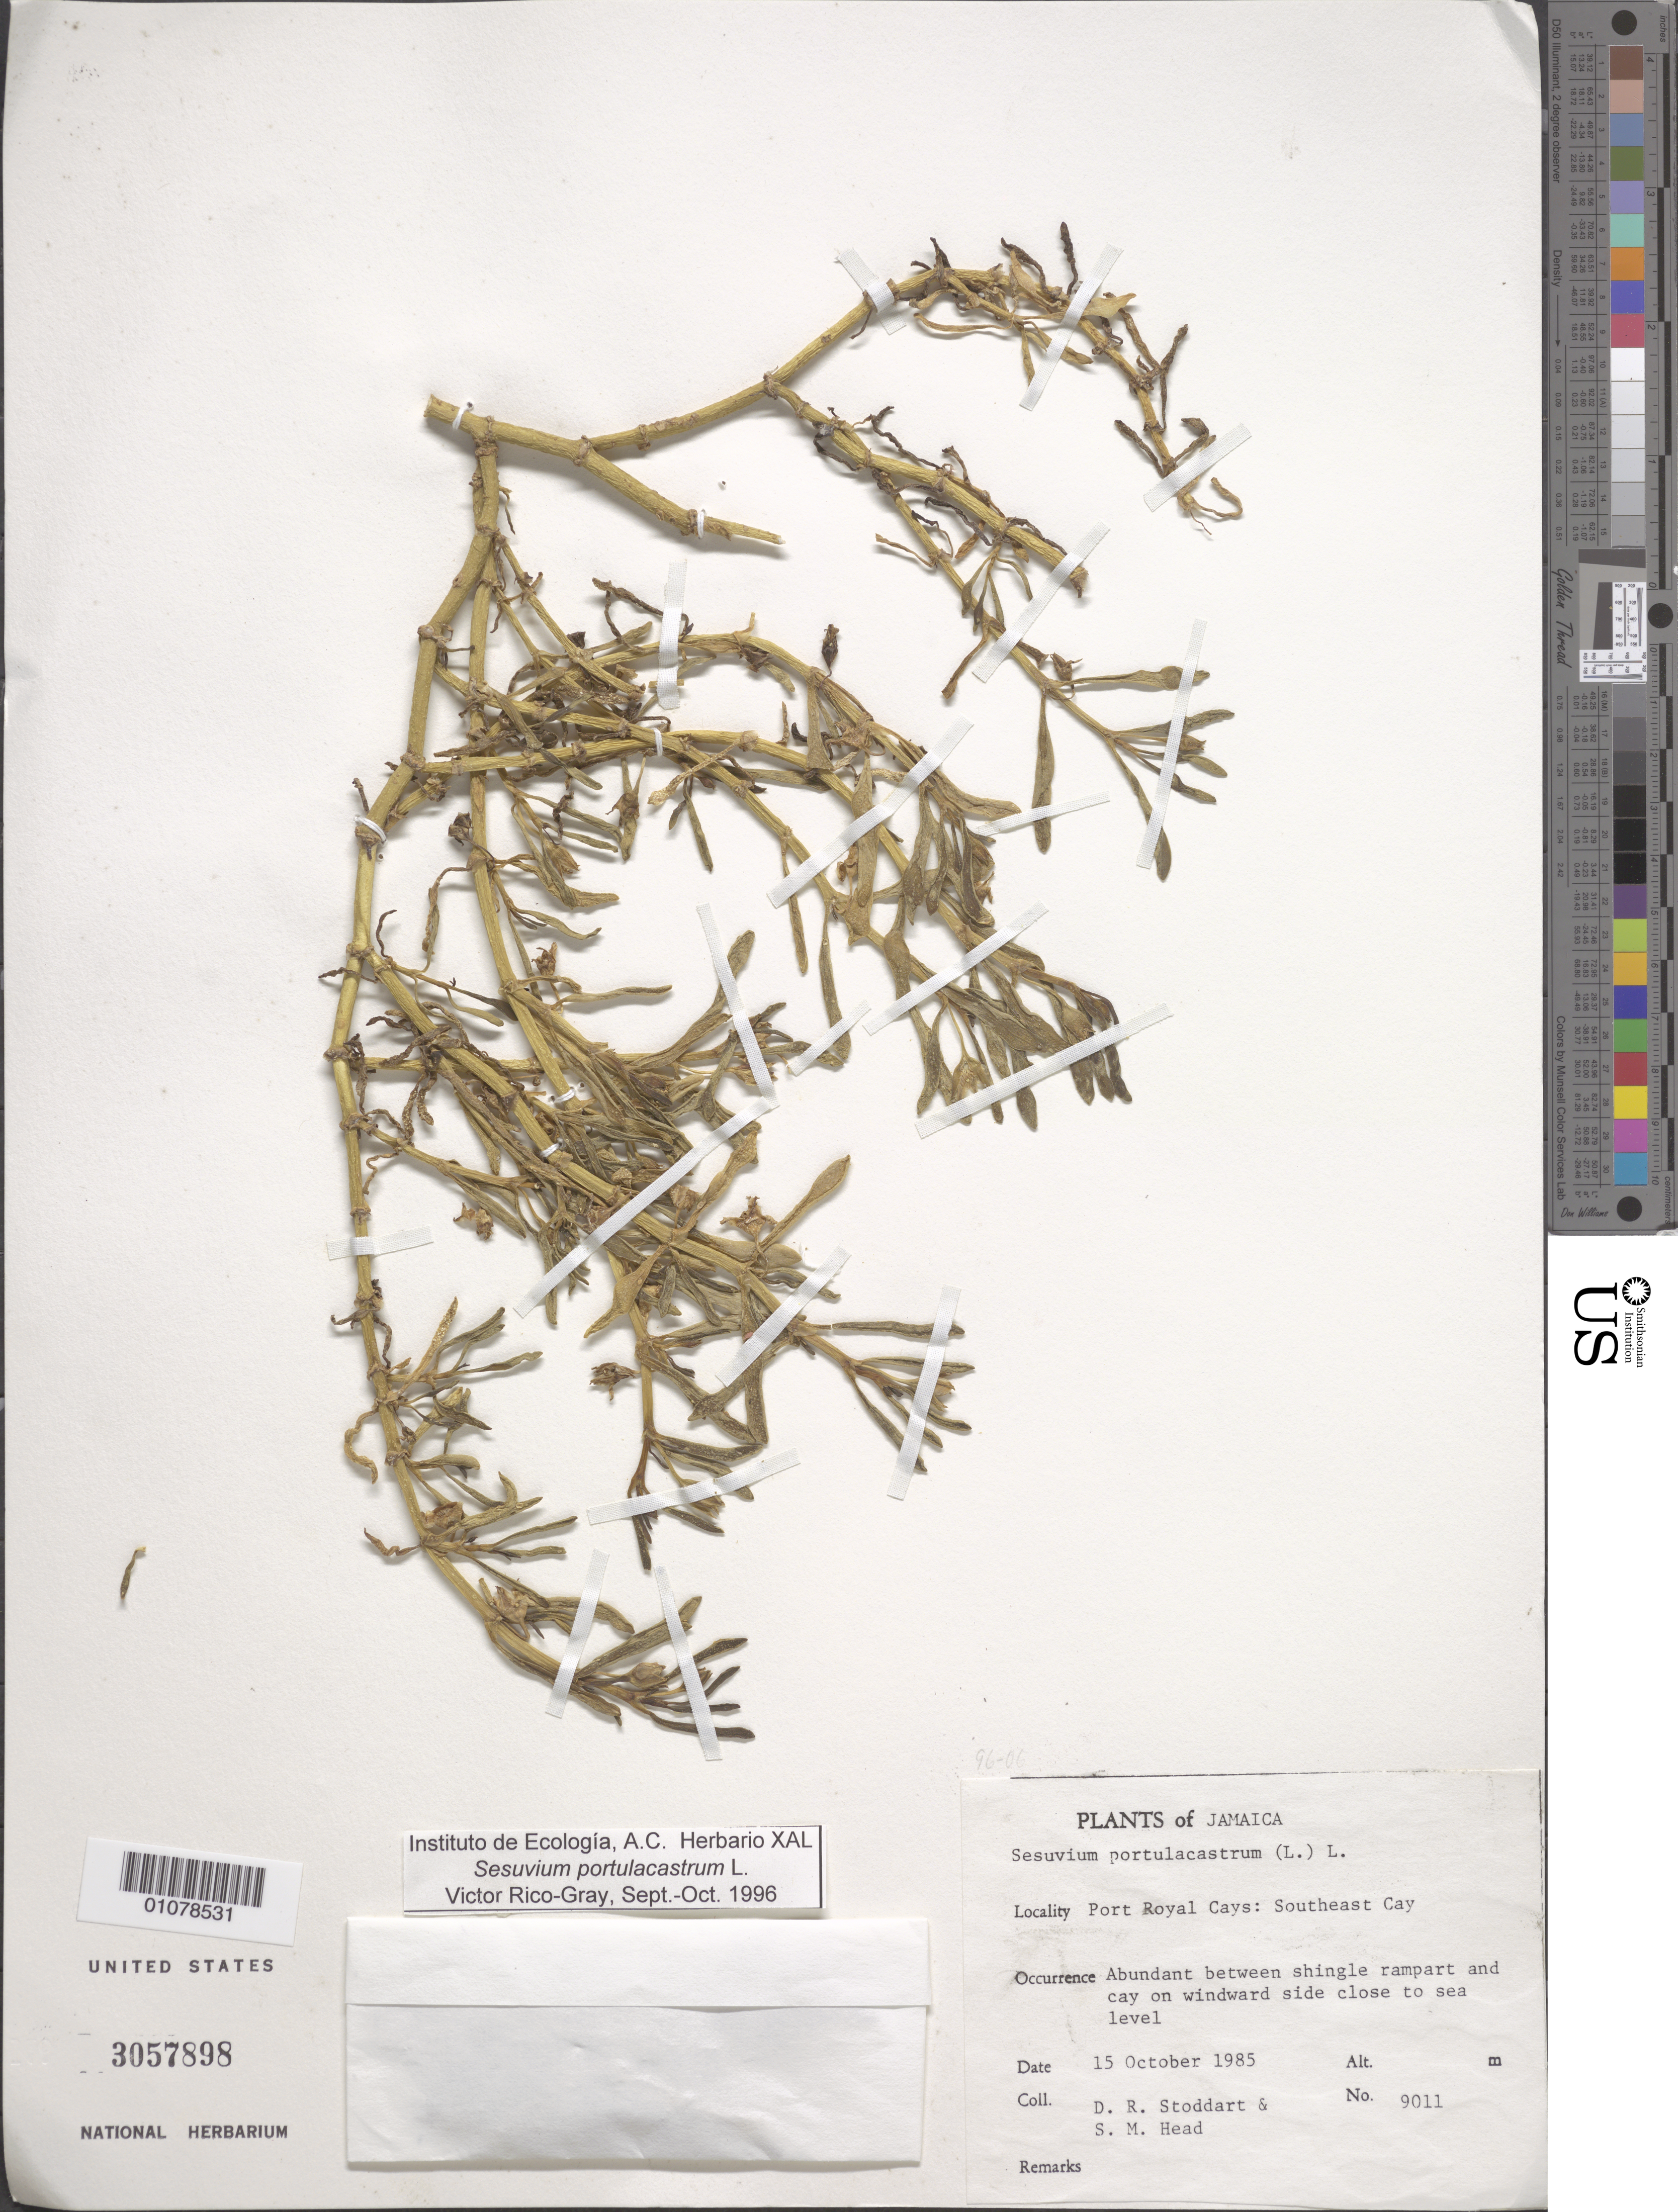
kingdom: Plantae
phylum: Tracheophyta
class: Magnoliopsida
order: Caryophyllales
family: Aizoaceae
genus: Sesuvium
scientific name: Sesuvium portulacastrum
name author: (L.) L.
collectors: D. R. Stoddart & S. Head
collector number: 9011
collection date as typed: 15 Oct 1985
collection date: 1985-10-15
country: Jamaica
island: Jamaica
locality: Port Royal Cays: Southeast Cay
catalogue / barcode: US 3056898